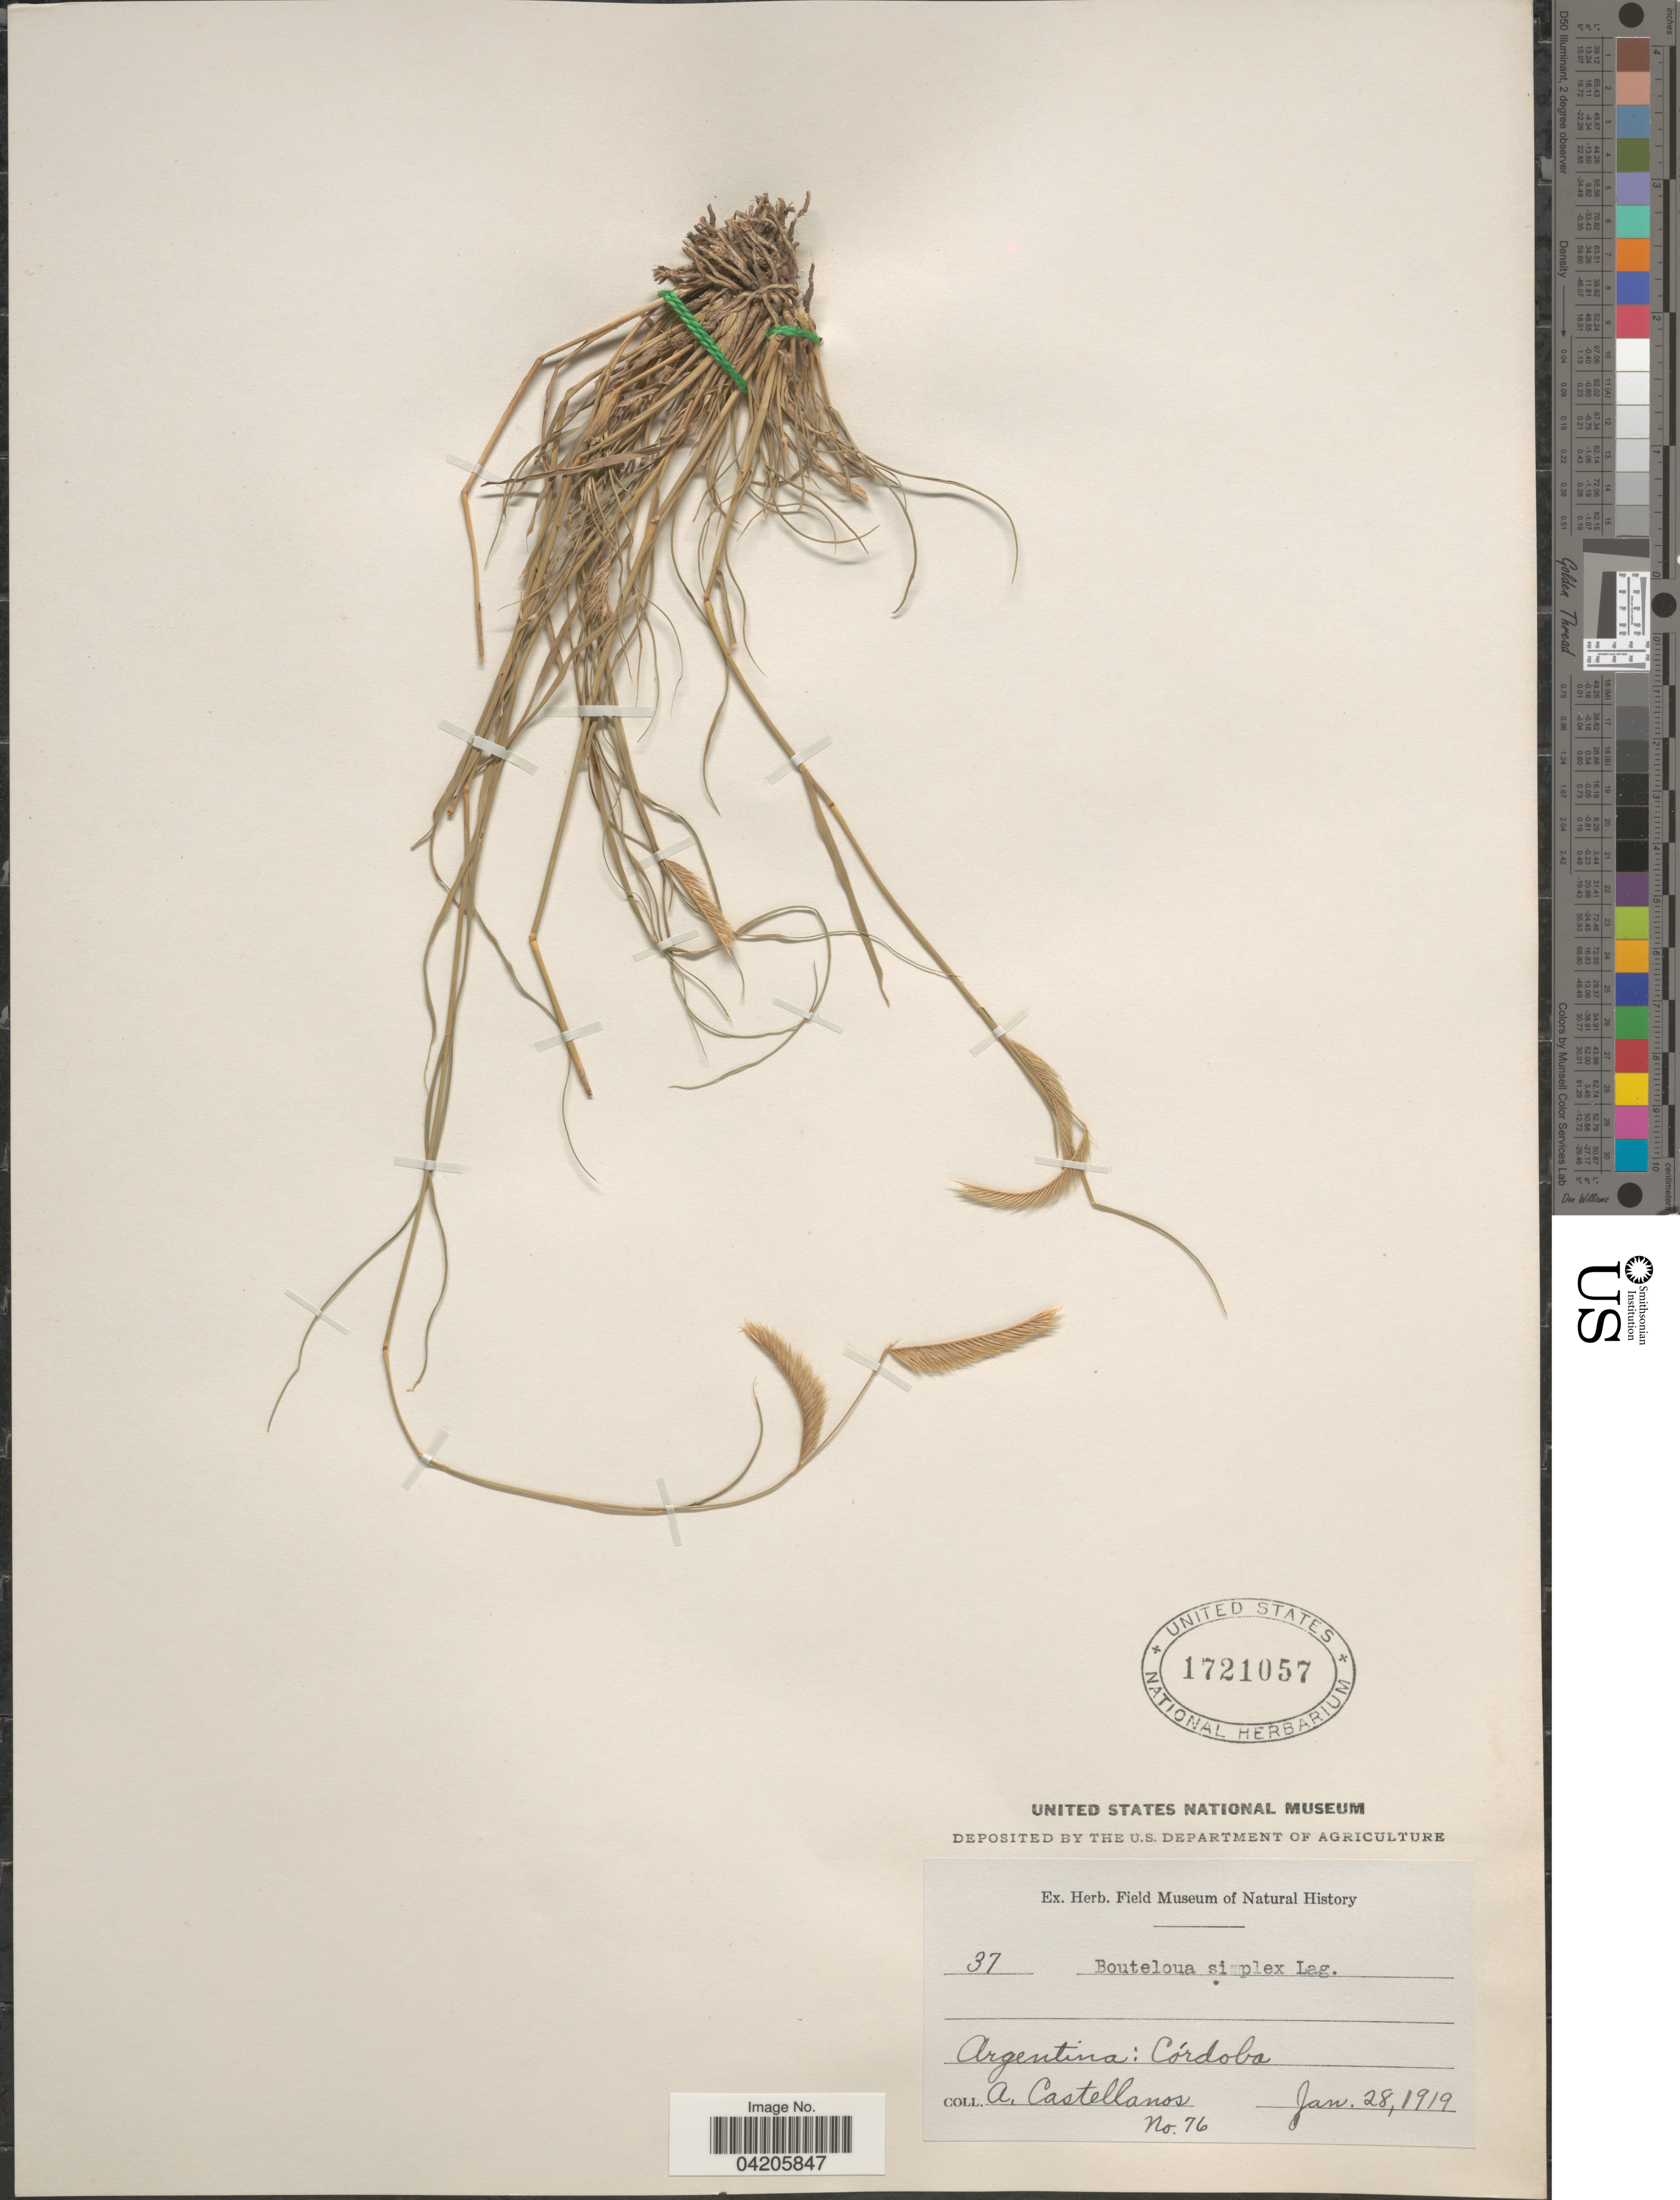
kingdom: Plantae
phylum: Tracheophyta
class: Liliopsida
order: Poales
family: Poaceae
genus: Bouteloua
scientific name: Bouteloua simplex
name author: Lag.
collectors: A. Castellanos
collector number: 76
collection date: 1919-01-28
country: Argentina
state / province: Cordoba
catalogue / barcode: US 1721057